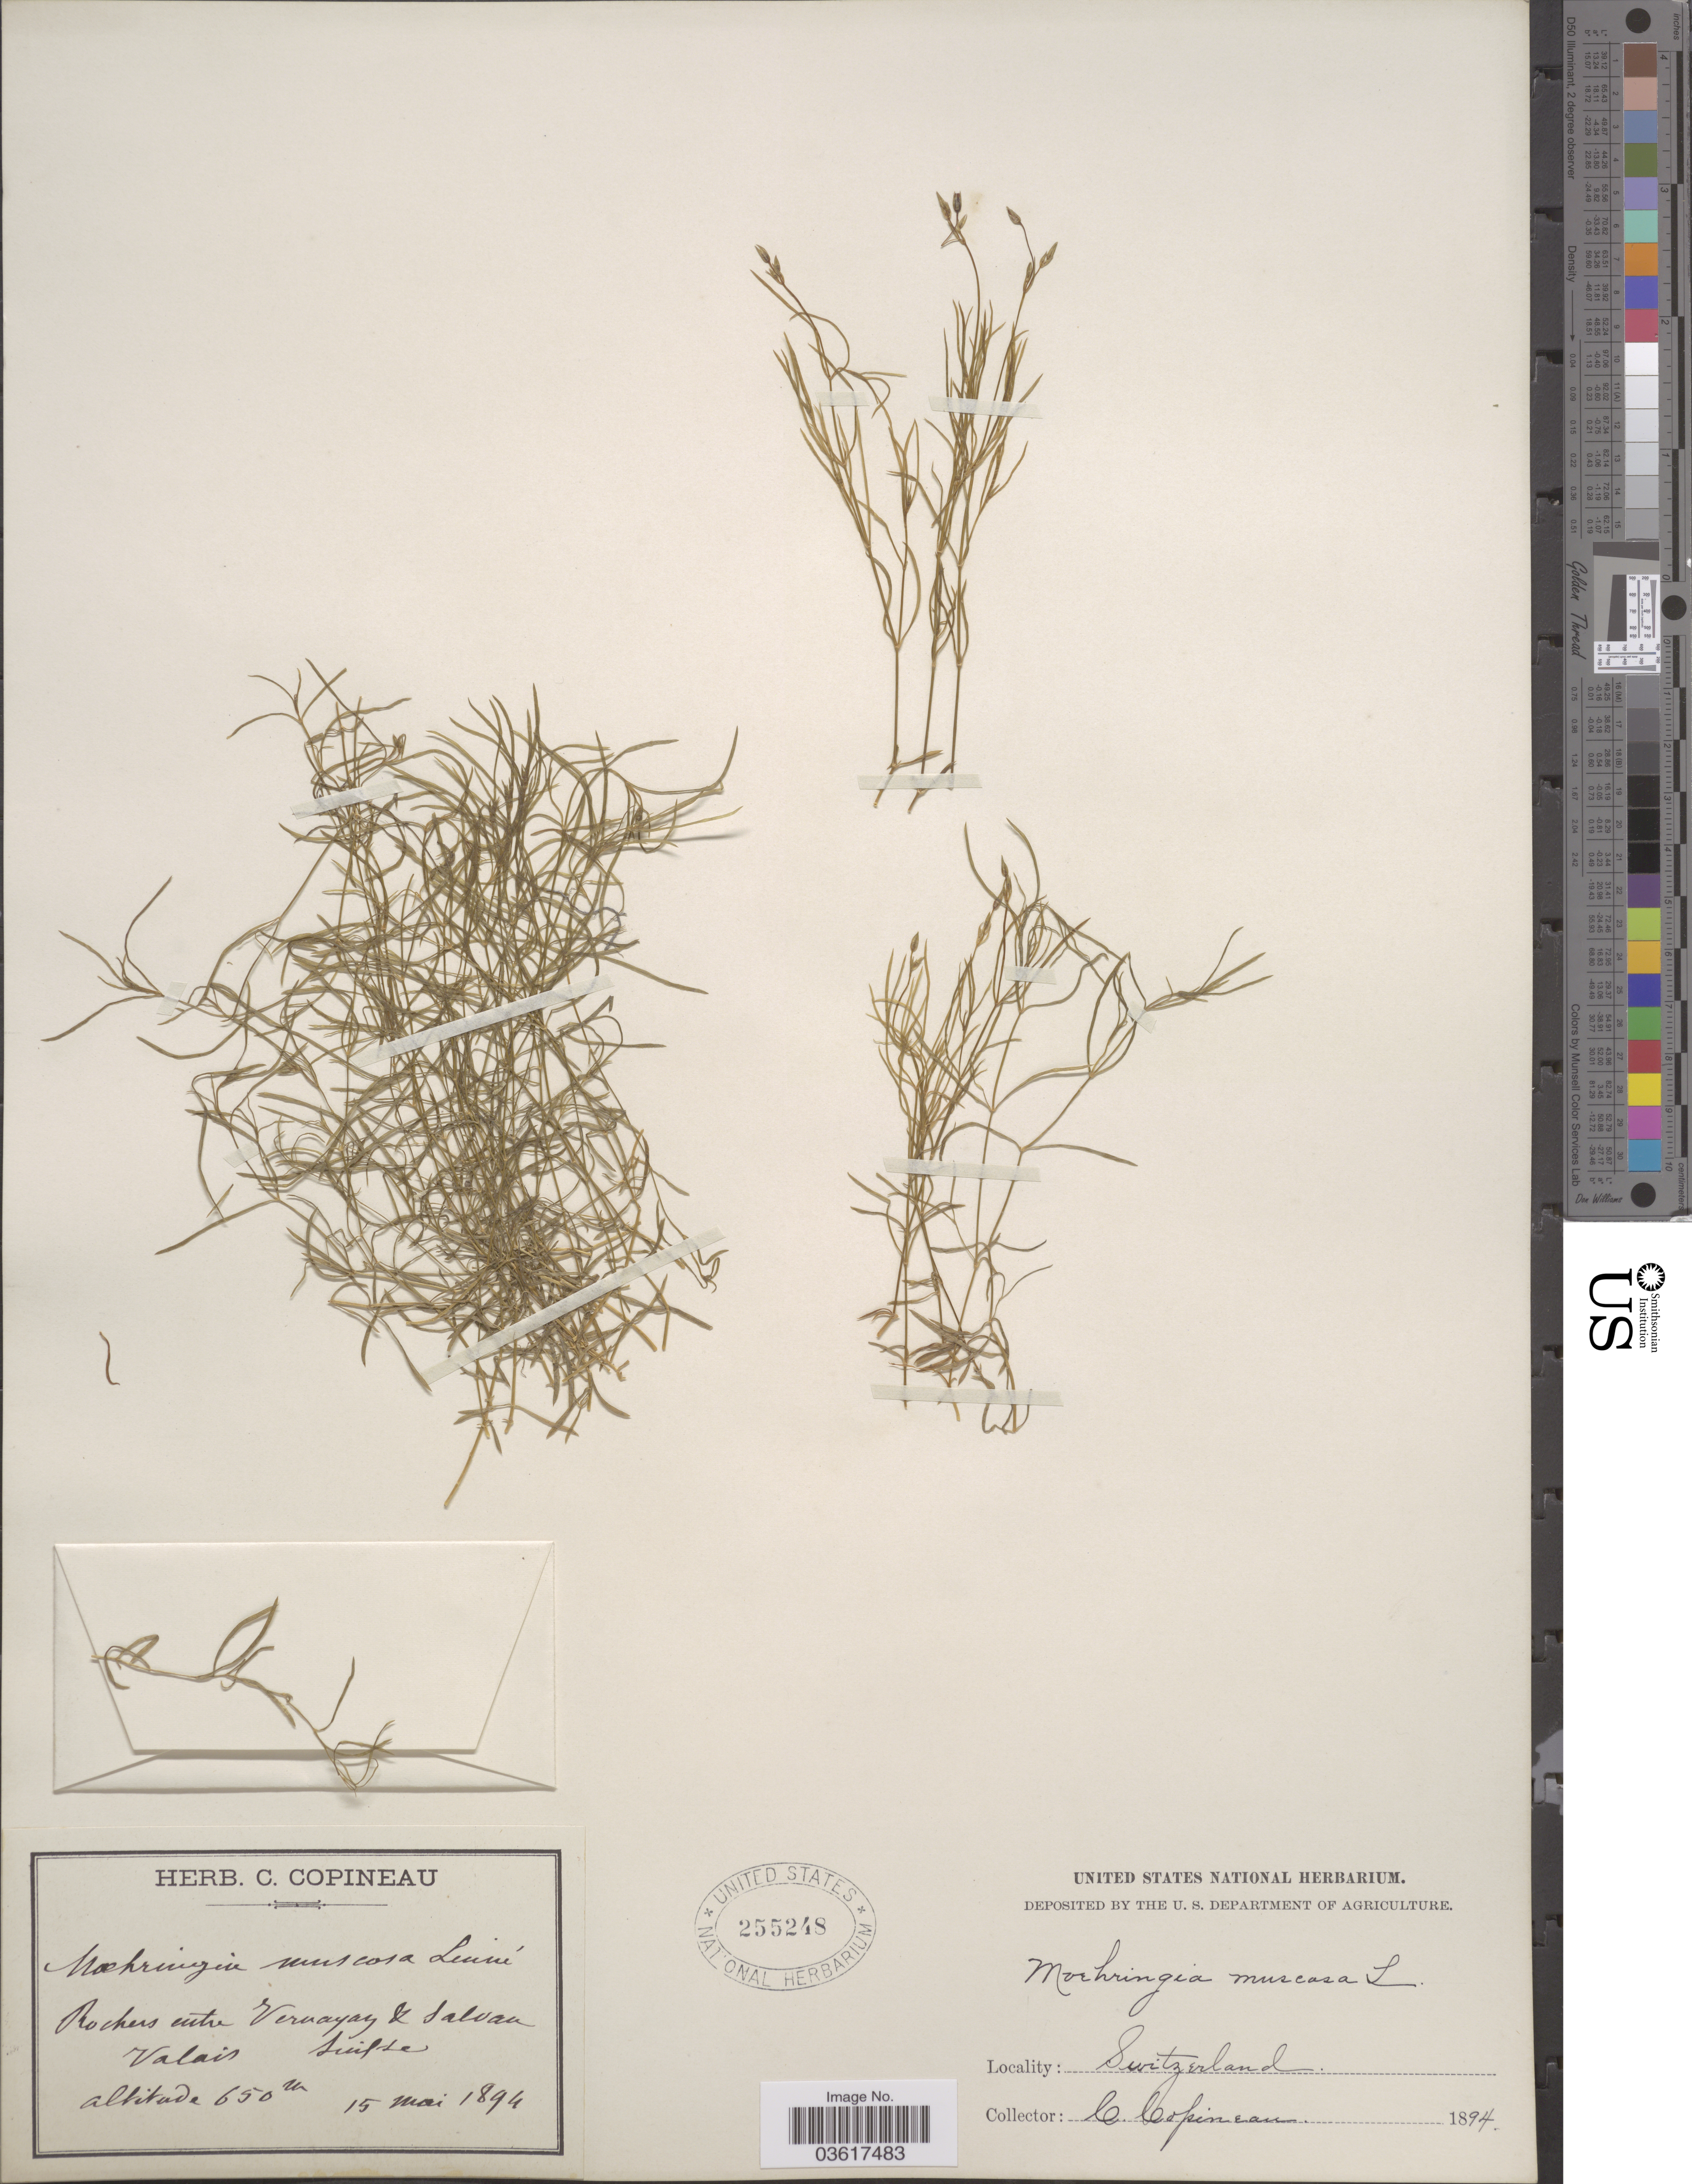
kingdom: Plantae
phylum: Tracheophyta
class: Magnoliopsida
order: Caryophyllales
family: Caryophyllaceae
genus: Moehringia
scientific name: Moehringia muscosa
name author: L.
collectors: C. Copineau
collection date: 1894-05-15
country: Switzerland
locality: Rochers entre Veruayaz & Salvan Valais. Suisse.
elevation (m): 650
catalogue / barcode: US 255248